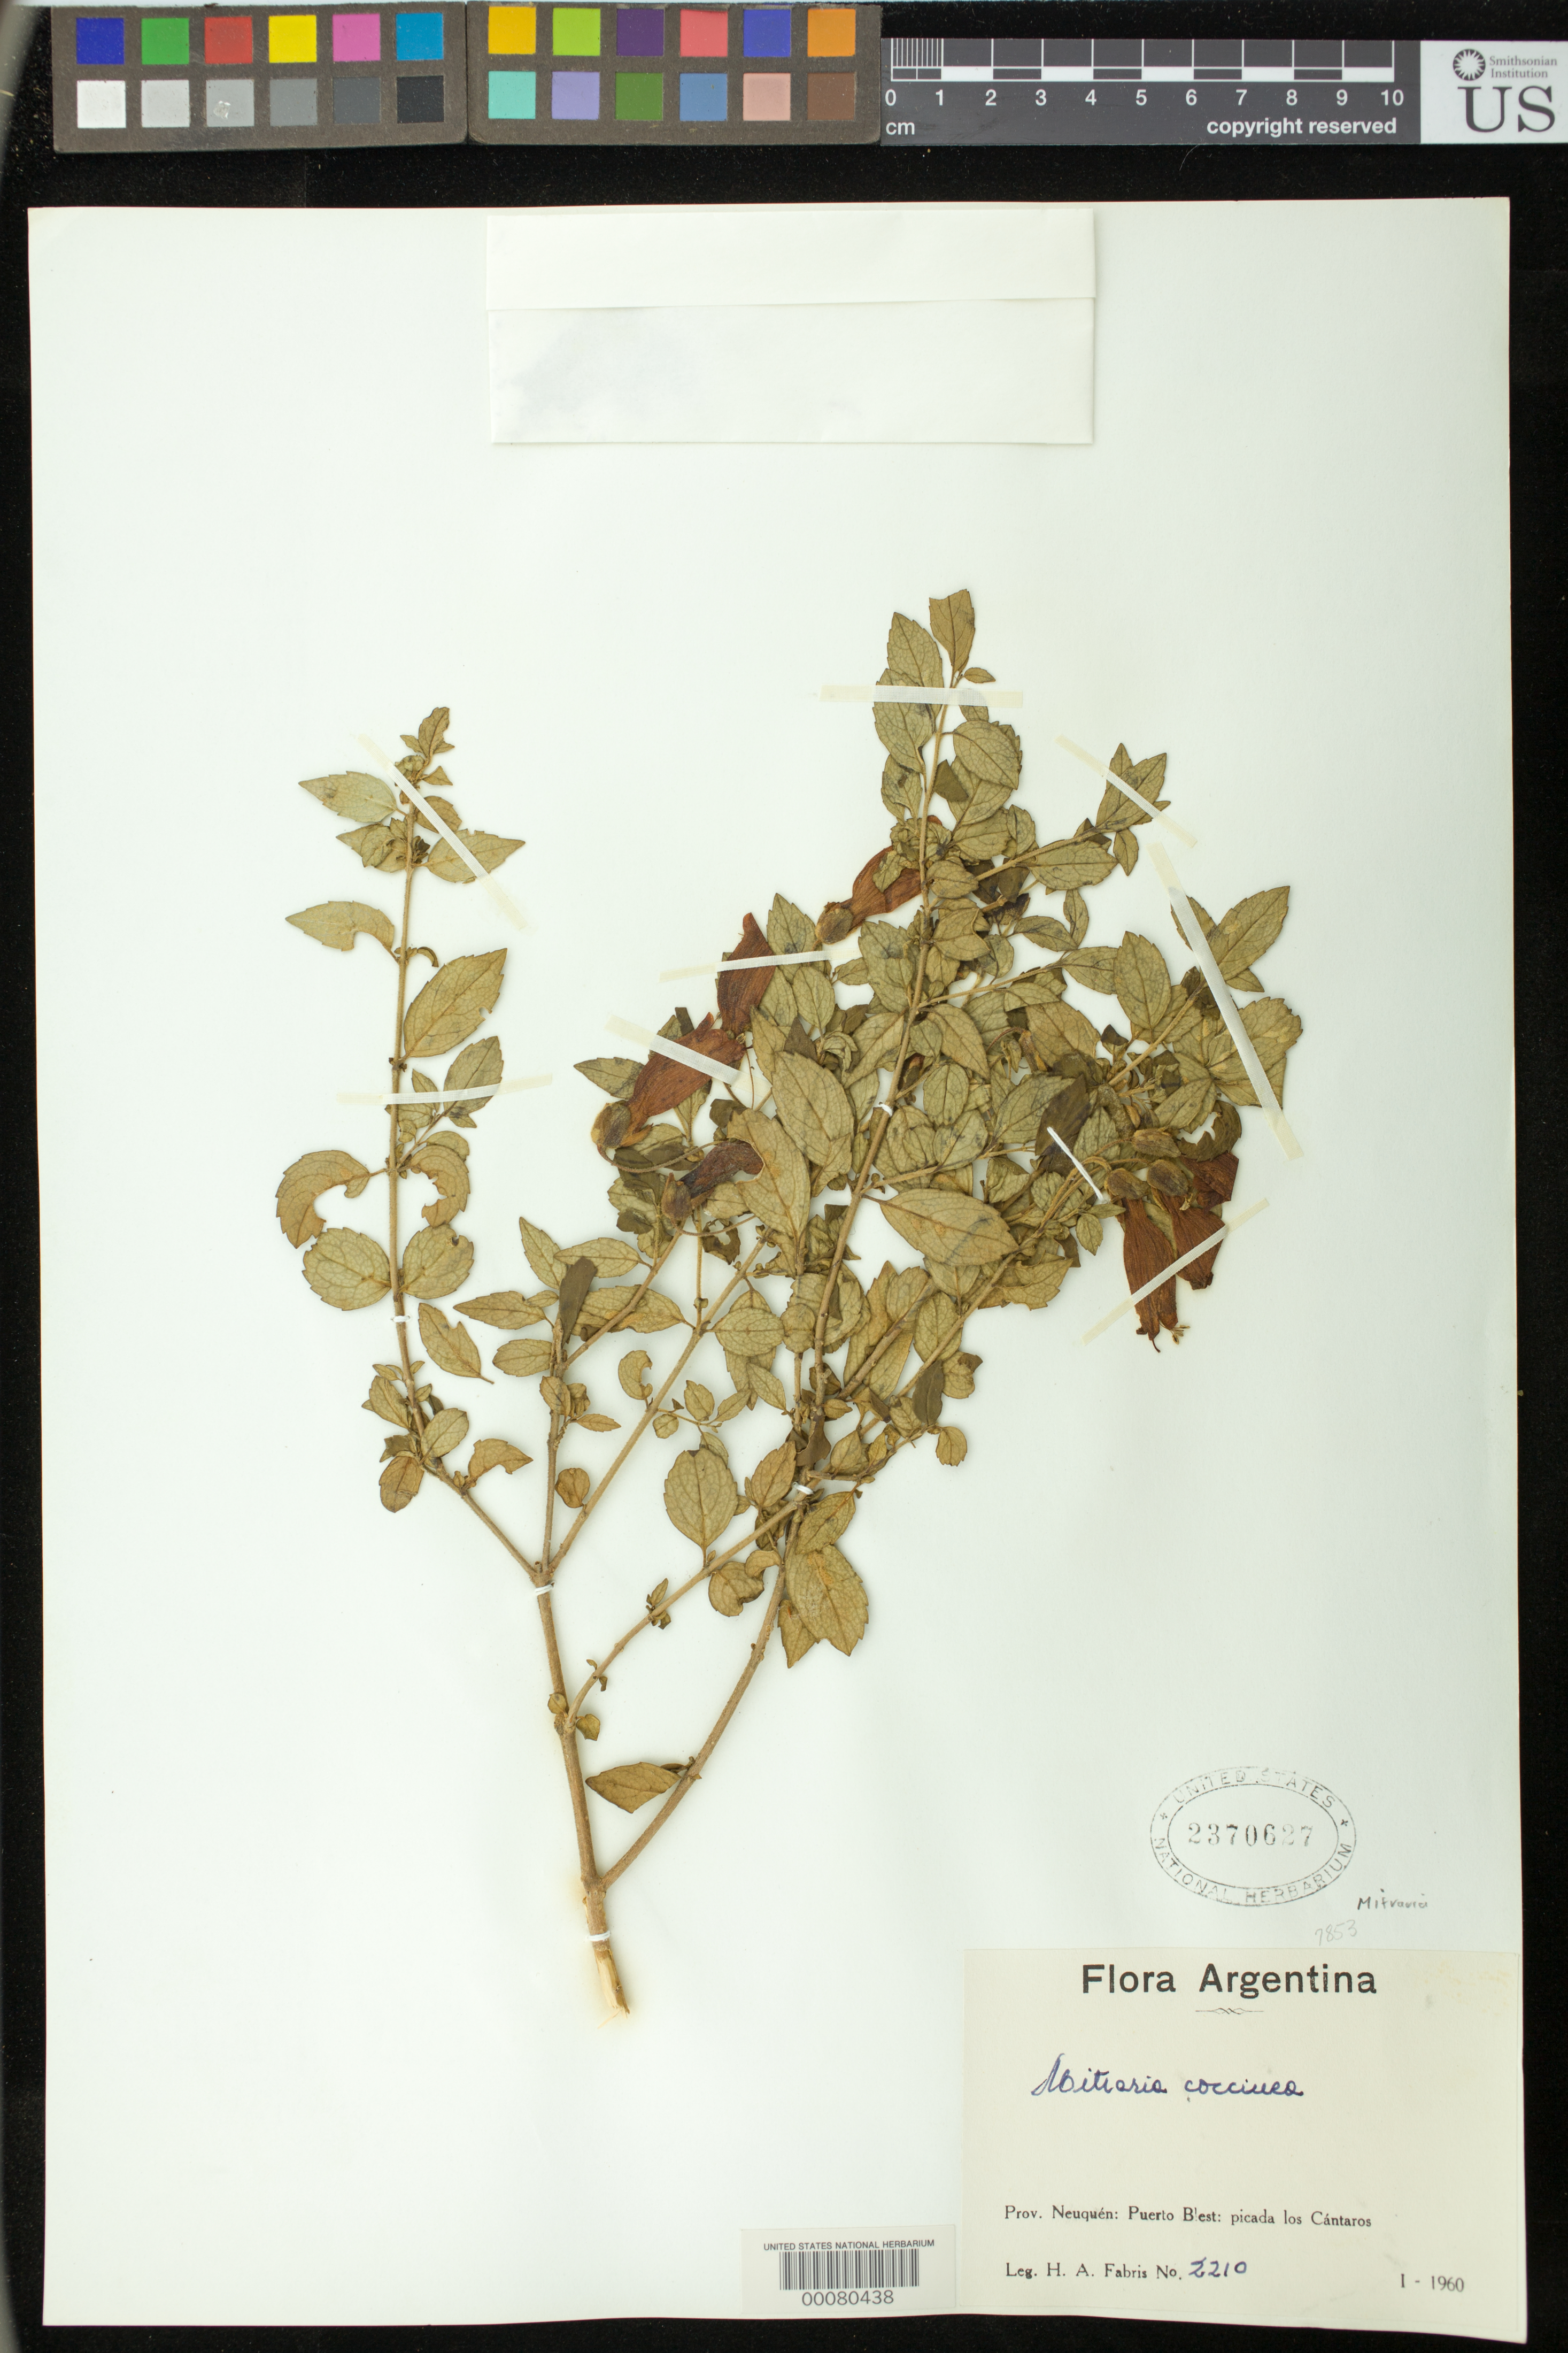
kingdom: Plantae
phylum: Tracheophyta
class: Magnoliopsida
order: Lamiales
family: Gesneriaceae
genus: Mitraria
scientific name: Mitraria coccinea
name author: Cav.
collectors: H. A. Fabris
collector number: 2210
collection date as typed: Jan 1960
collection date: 1960-01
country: Argentina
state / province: Neuquén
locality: Puerto Blest, Picada los Cantaros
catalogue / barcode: US 2370627